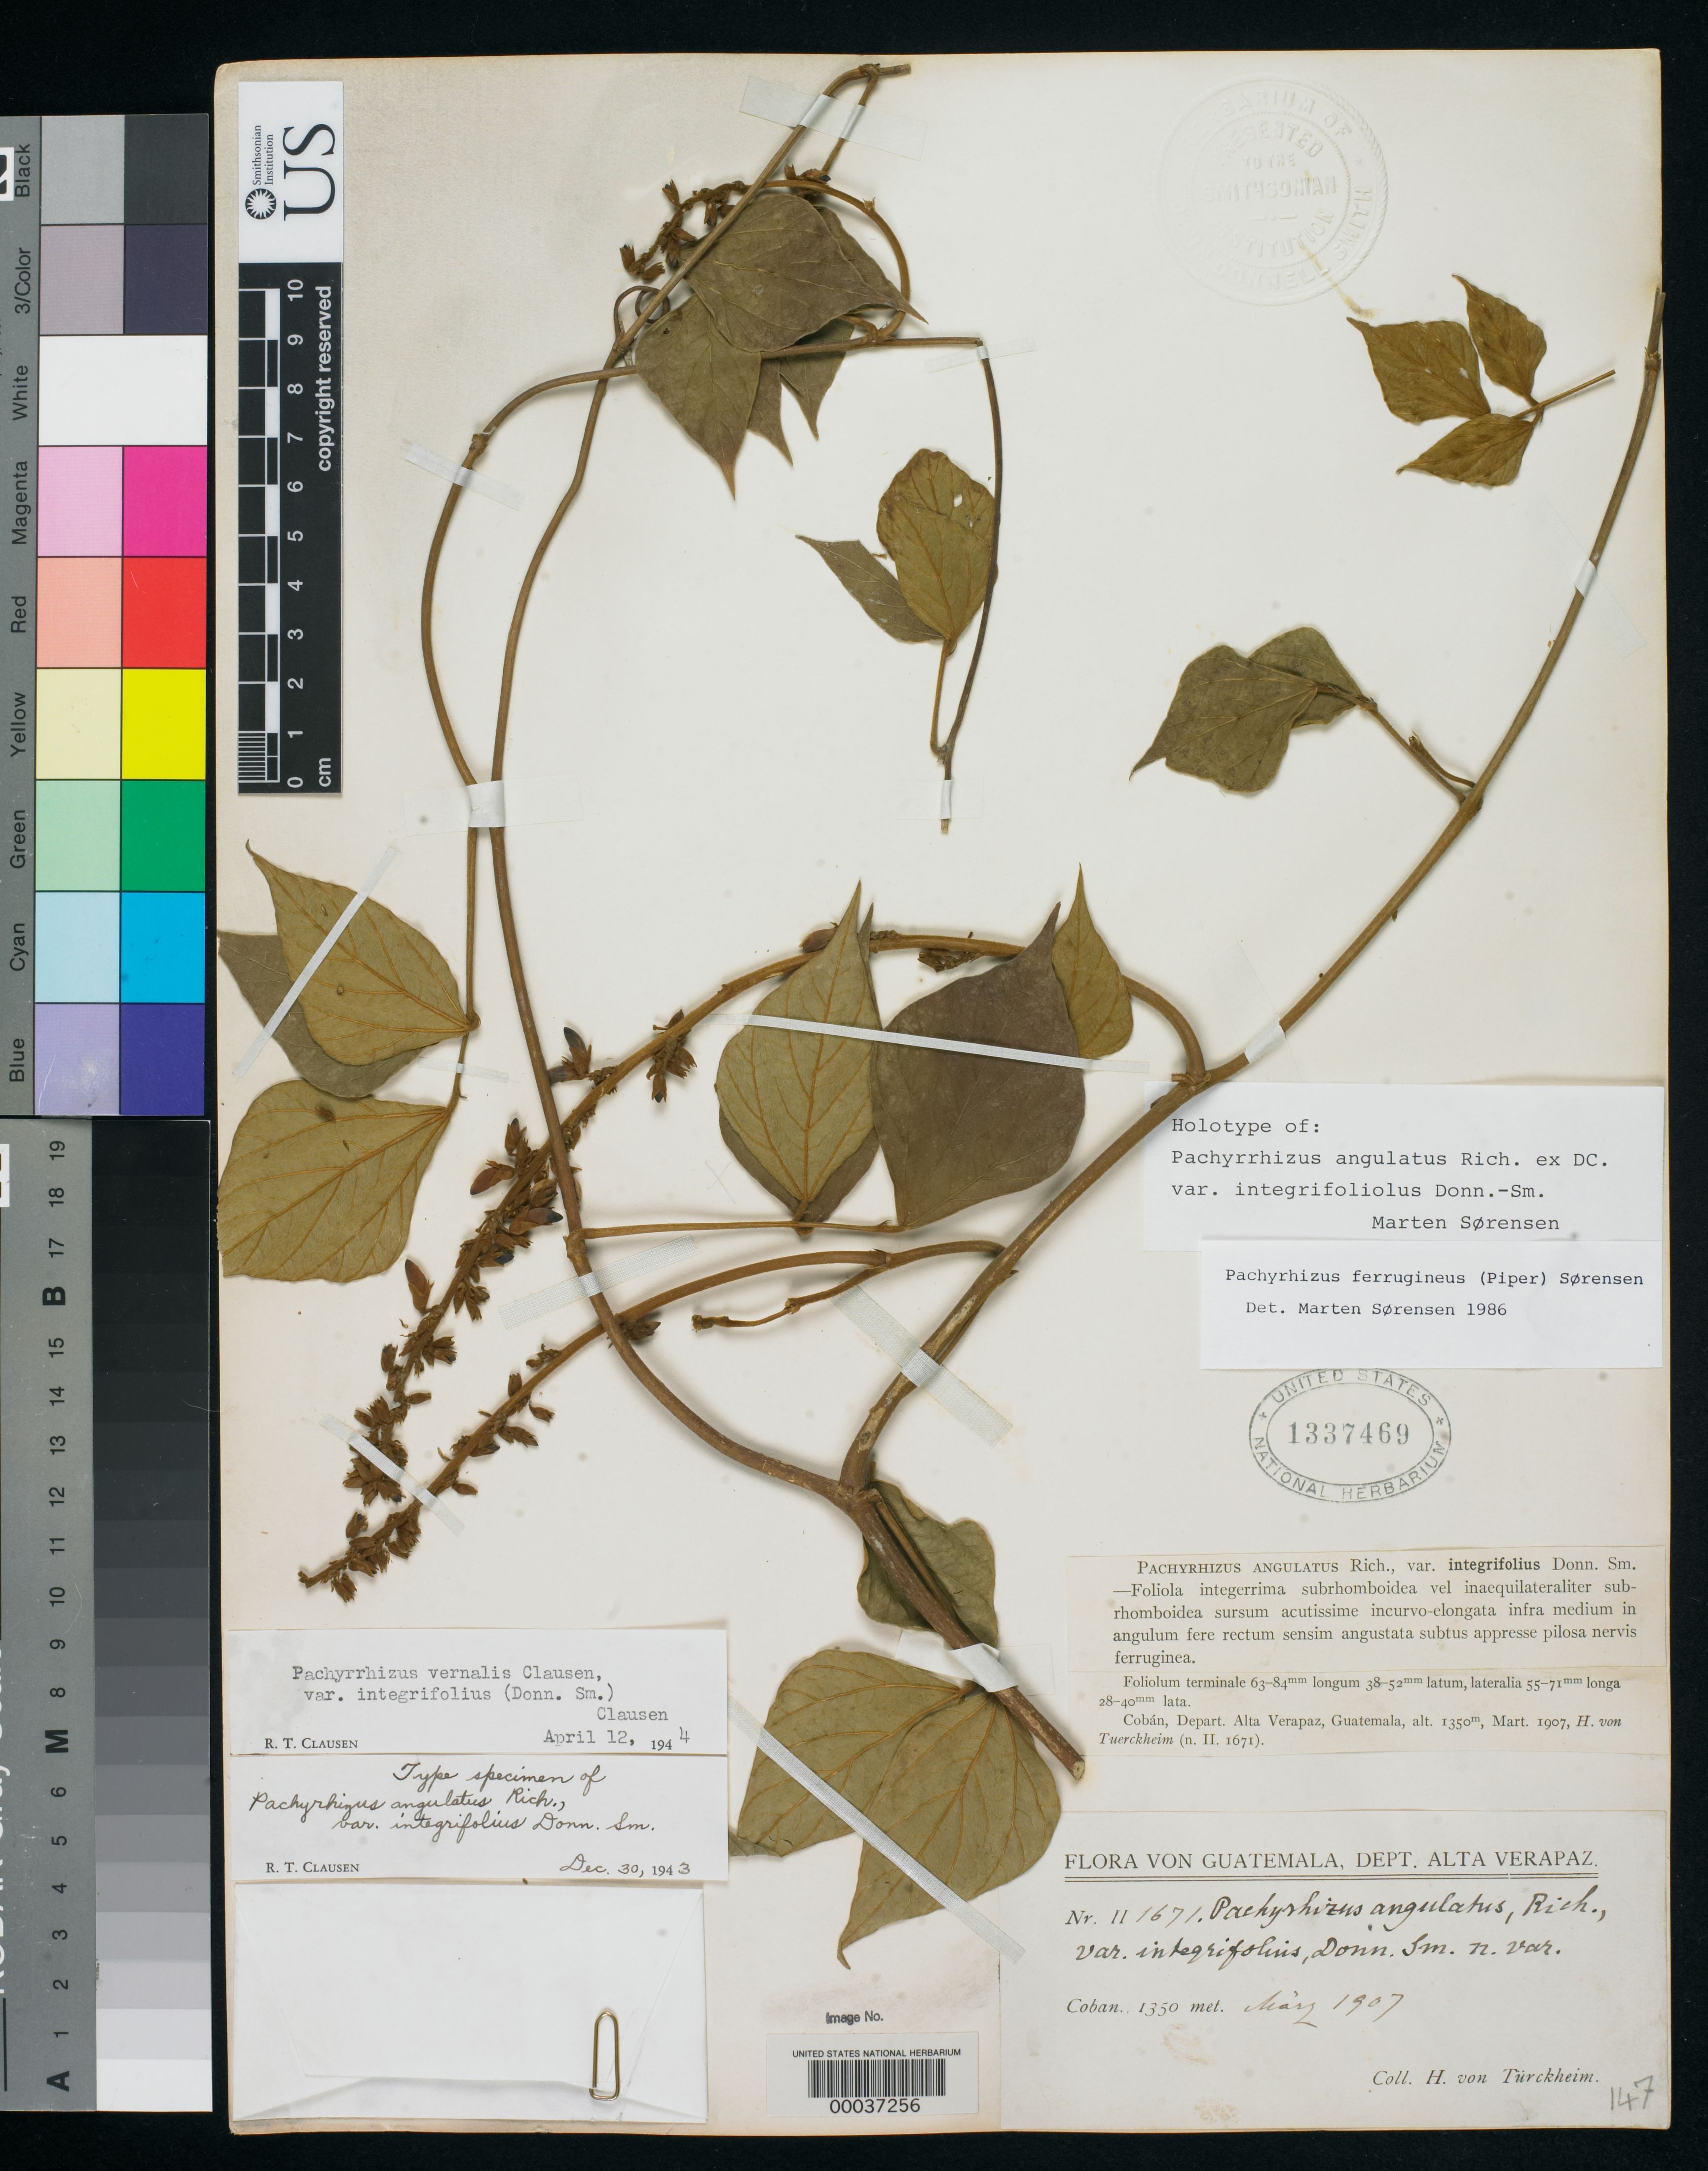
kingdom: Plantae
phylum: Tracheophyta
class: Magnoliopsida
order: Fabales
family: Fabaceae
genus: Pachyrhizus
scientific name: Pachyrhizus angulatus var. integrifolius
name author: Donn. Sm.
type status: Holotype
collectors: H. von Türckheim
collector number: II 1671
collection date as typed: Mar 1907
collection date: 1907-03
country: Guatemala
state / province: Alta Verapaz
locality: Cobán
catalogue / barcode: US 1337469